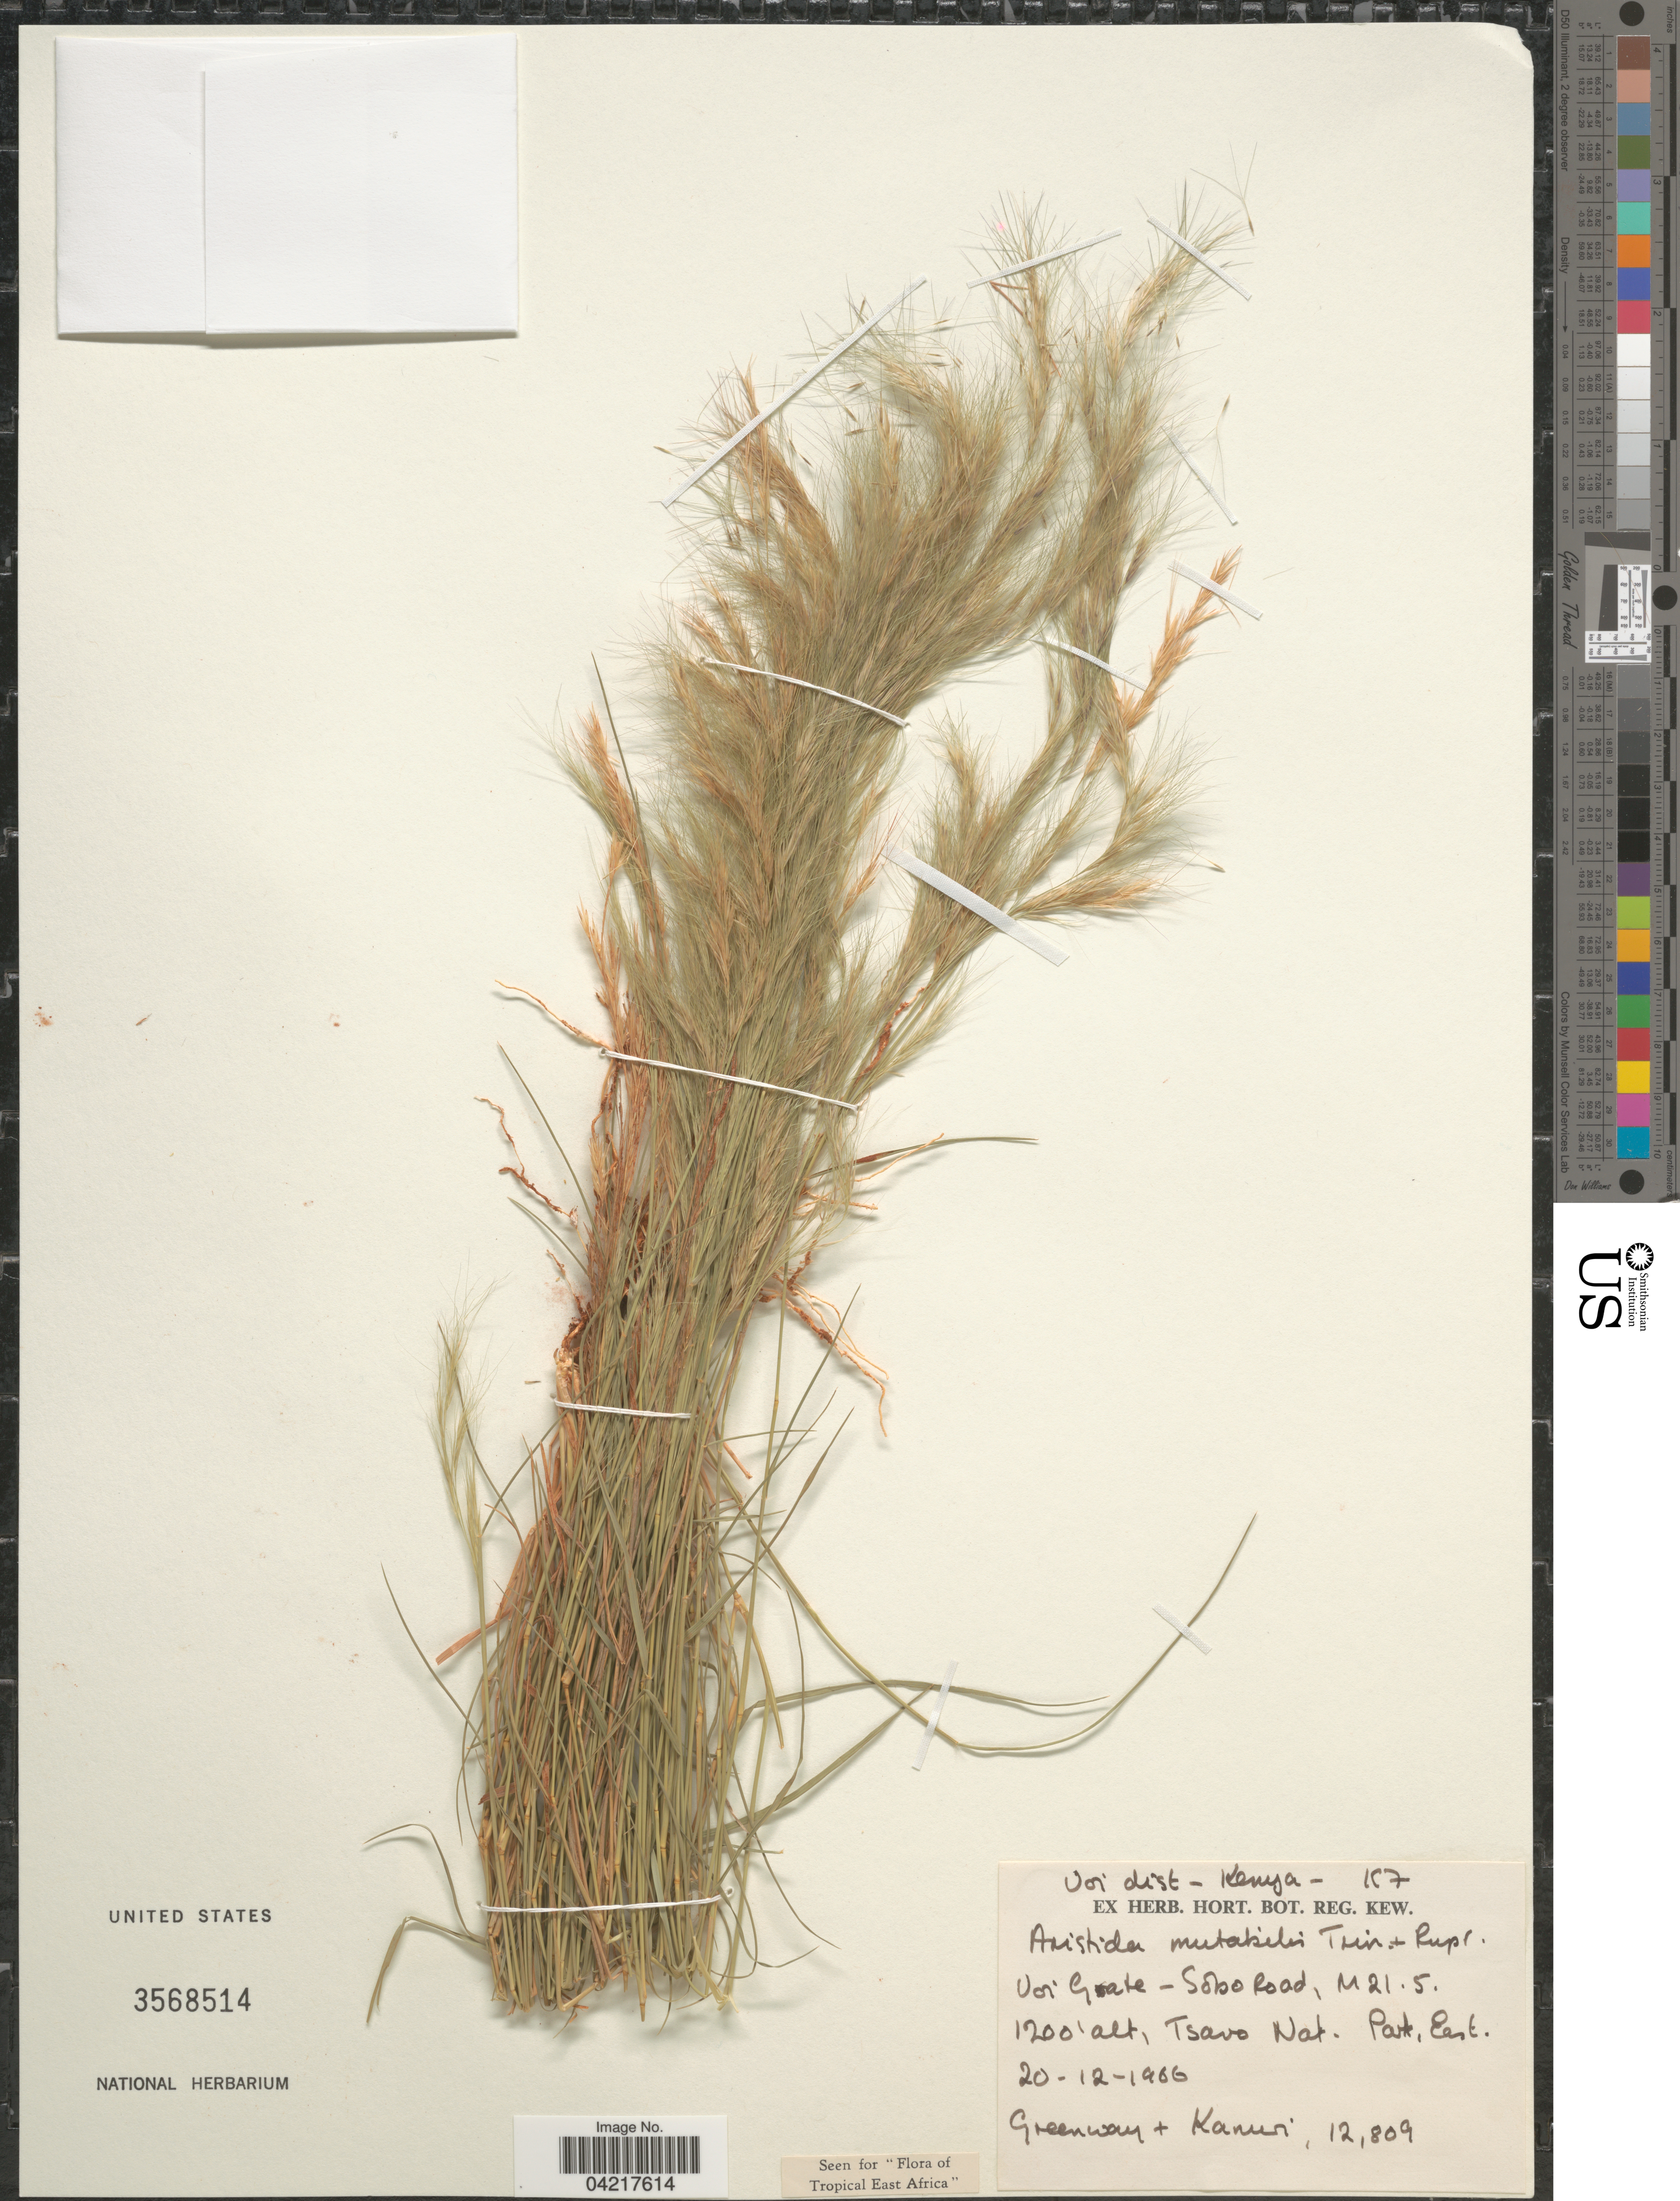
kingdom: Plantae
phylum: Tracheophyta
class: Liliopsida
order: Poales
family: Poaceae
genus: Aristida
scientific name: Aristida mutabilis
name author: Trin. & Rupr.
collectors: Greenway & -. Kanuri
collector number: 12809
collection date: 1966-12-20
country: Kenya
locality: Voi dist - K7. Voi Gate - Sobo Road, M21.5. Tsavo Nat. Park, Est.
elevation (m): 366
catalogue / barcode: US 3568514